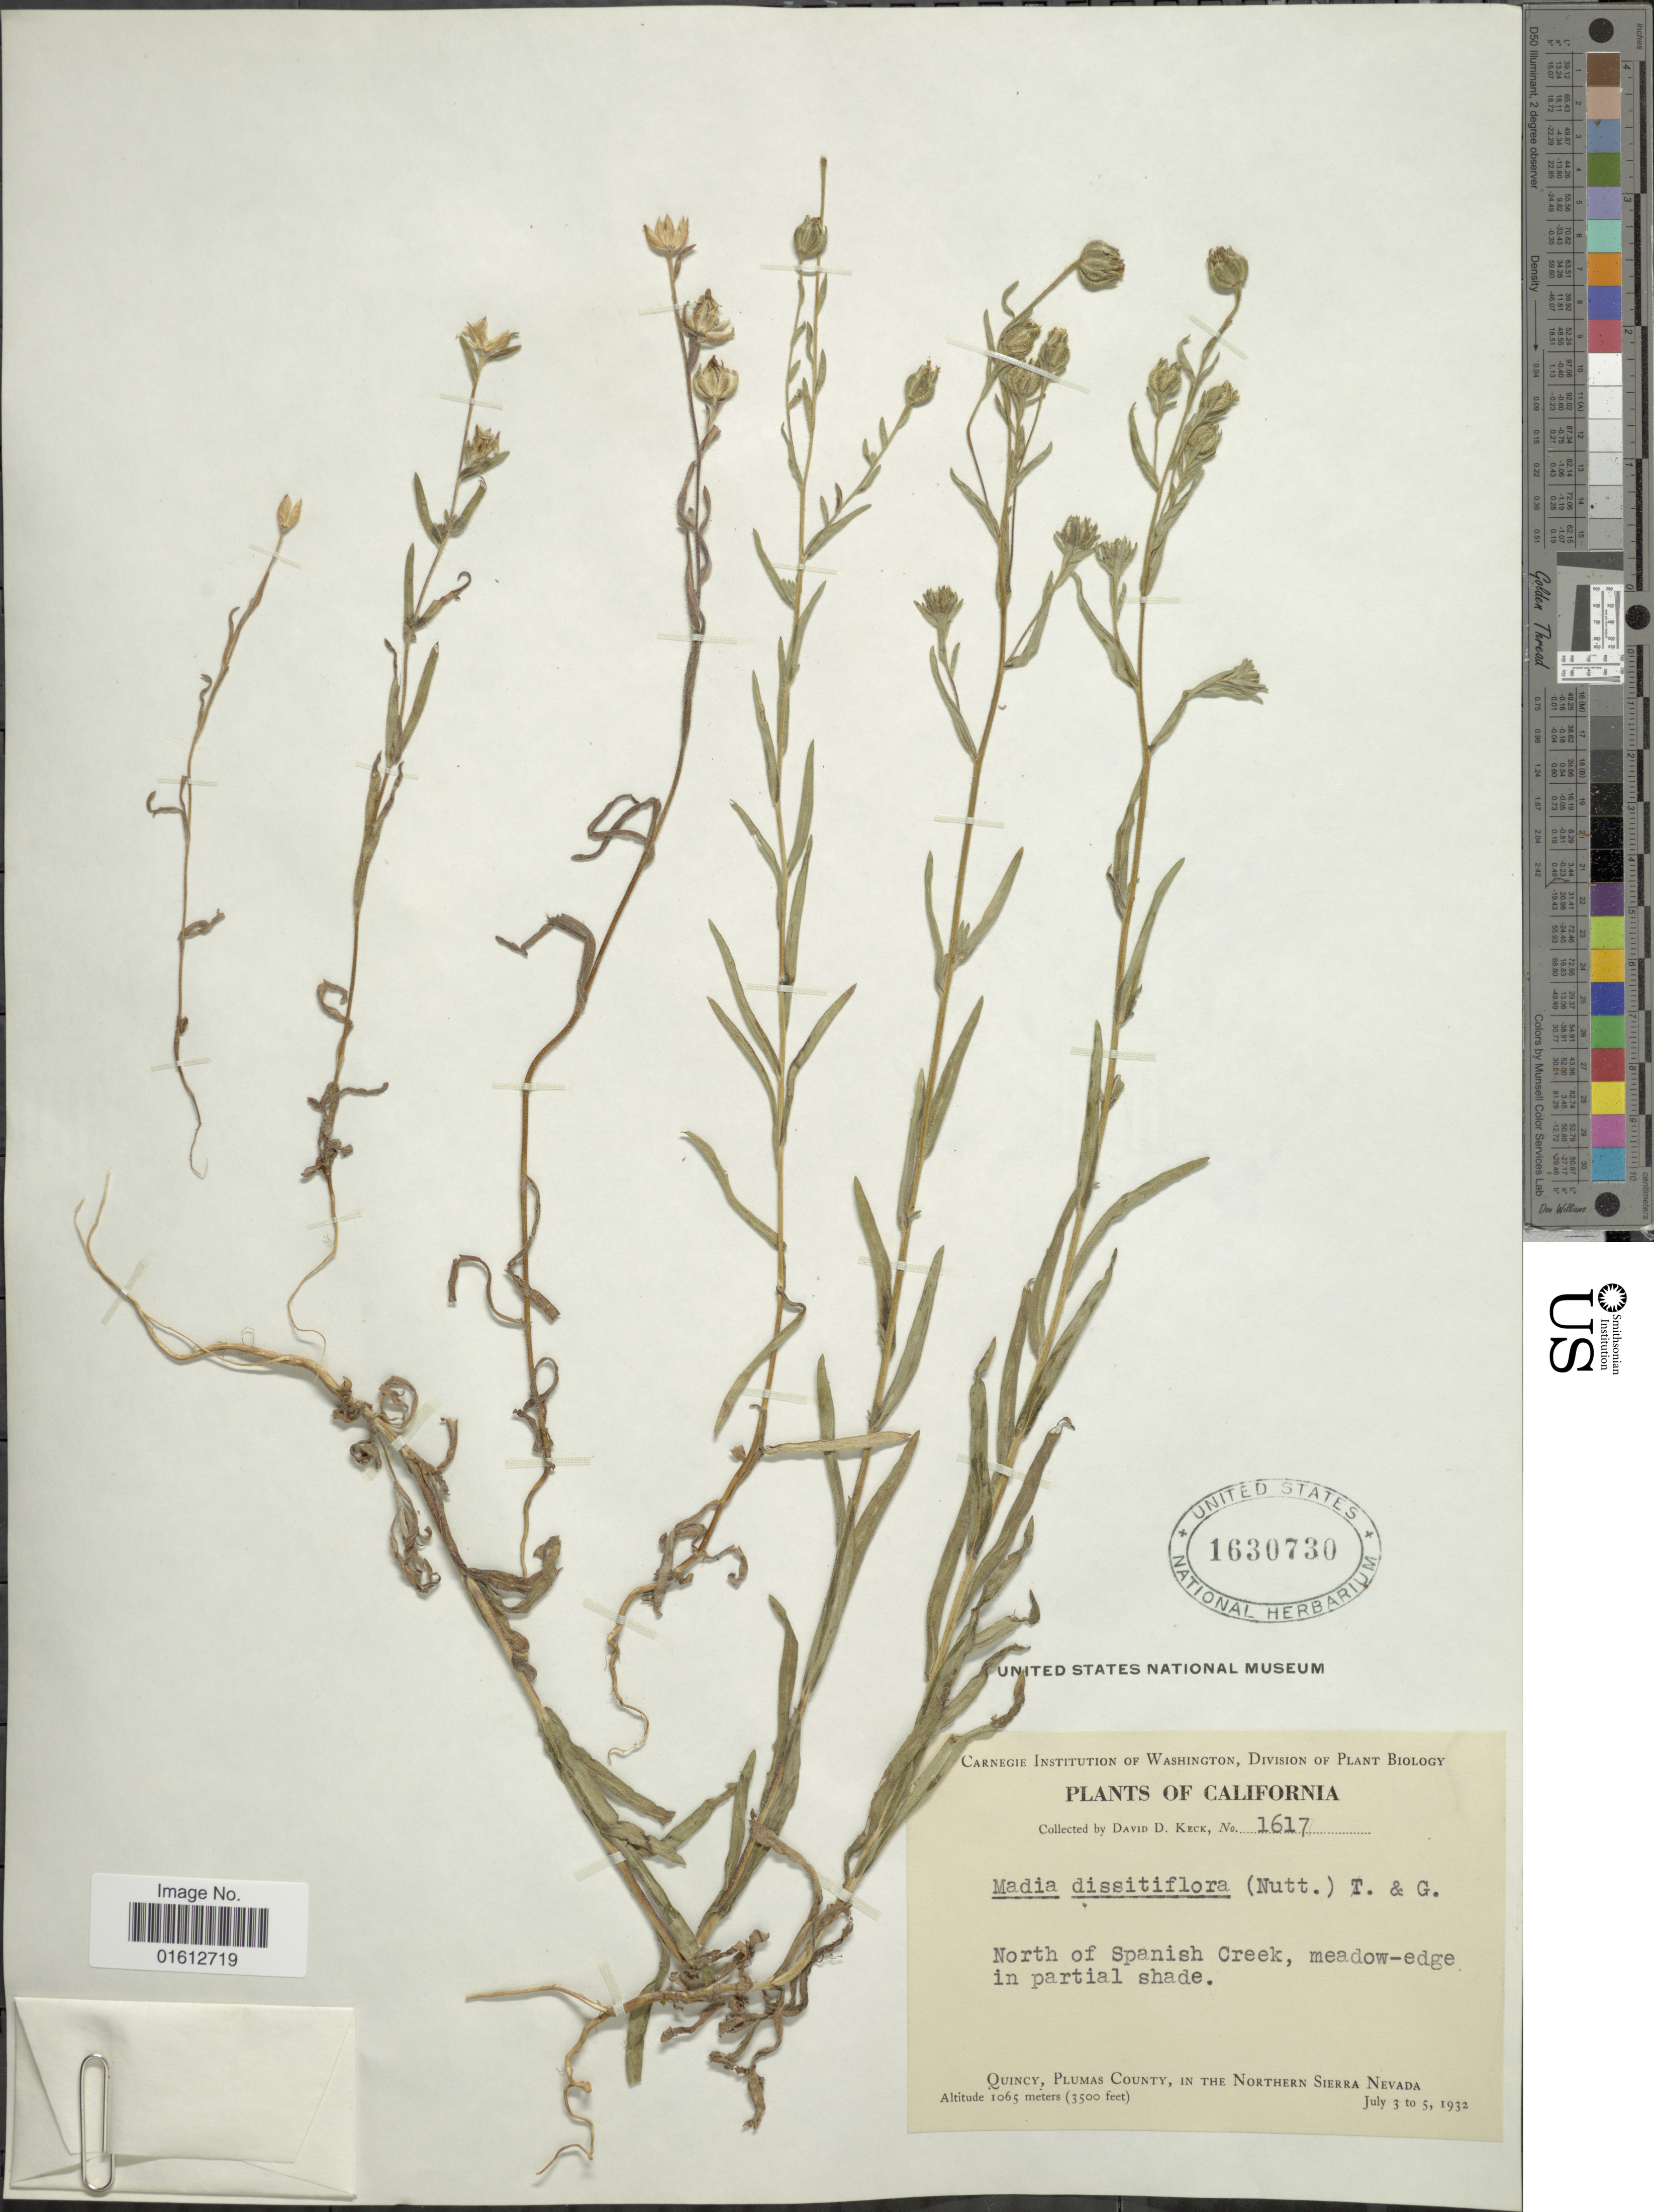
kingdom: Plantae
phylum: Tracheophyta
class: Magnoliopsida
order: Asterales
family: Asteraceae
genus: Madia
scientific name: Madia gracilis subsp. gracilis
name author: (Sm.) D.D. Keck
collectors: D. D. Keck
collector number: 1617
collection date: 1932-07-03/1932-07-05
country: United States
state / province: California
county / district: Plumas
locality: North of Spanish Creek, meadow-edge in partial shade. Quincy, Plumas County, in the Northern Sierra Nevada.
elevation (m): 1065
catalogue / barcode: US 1630730